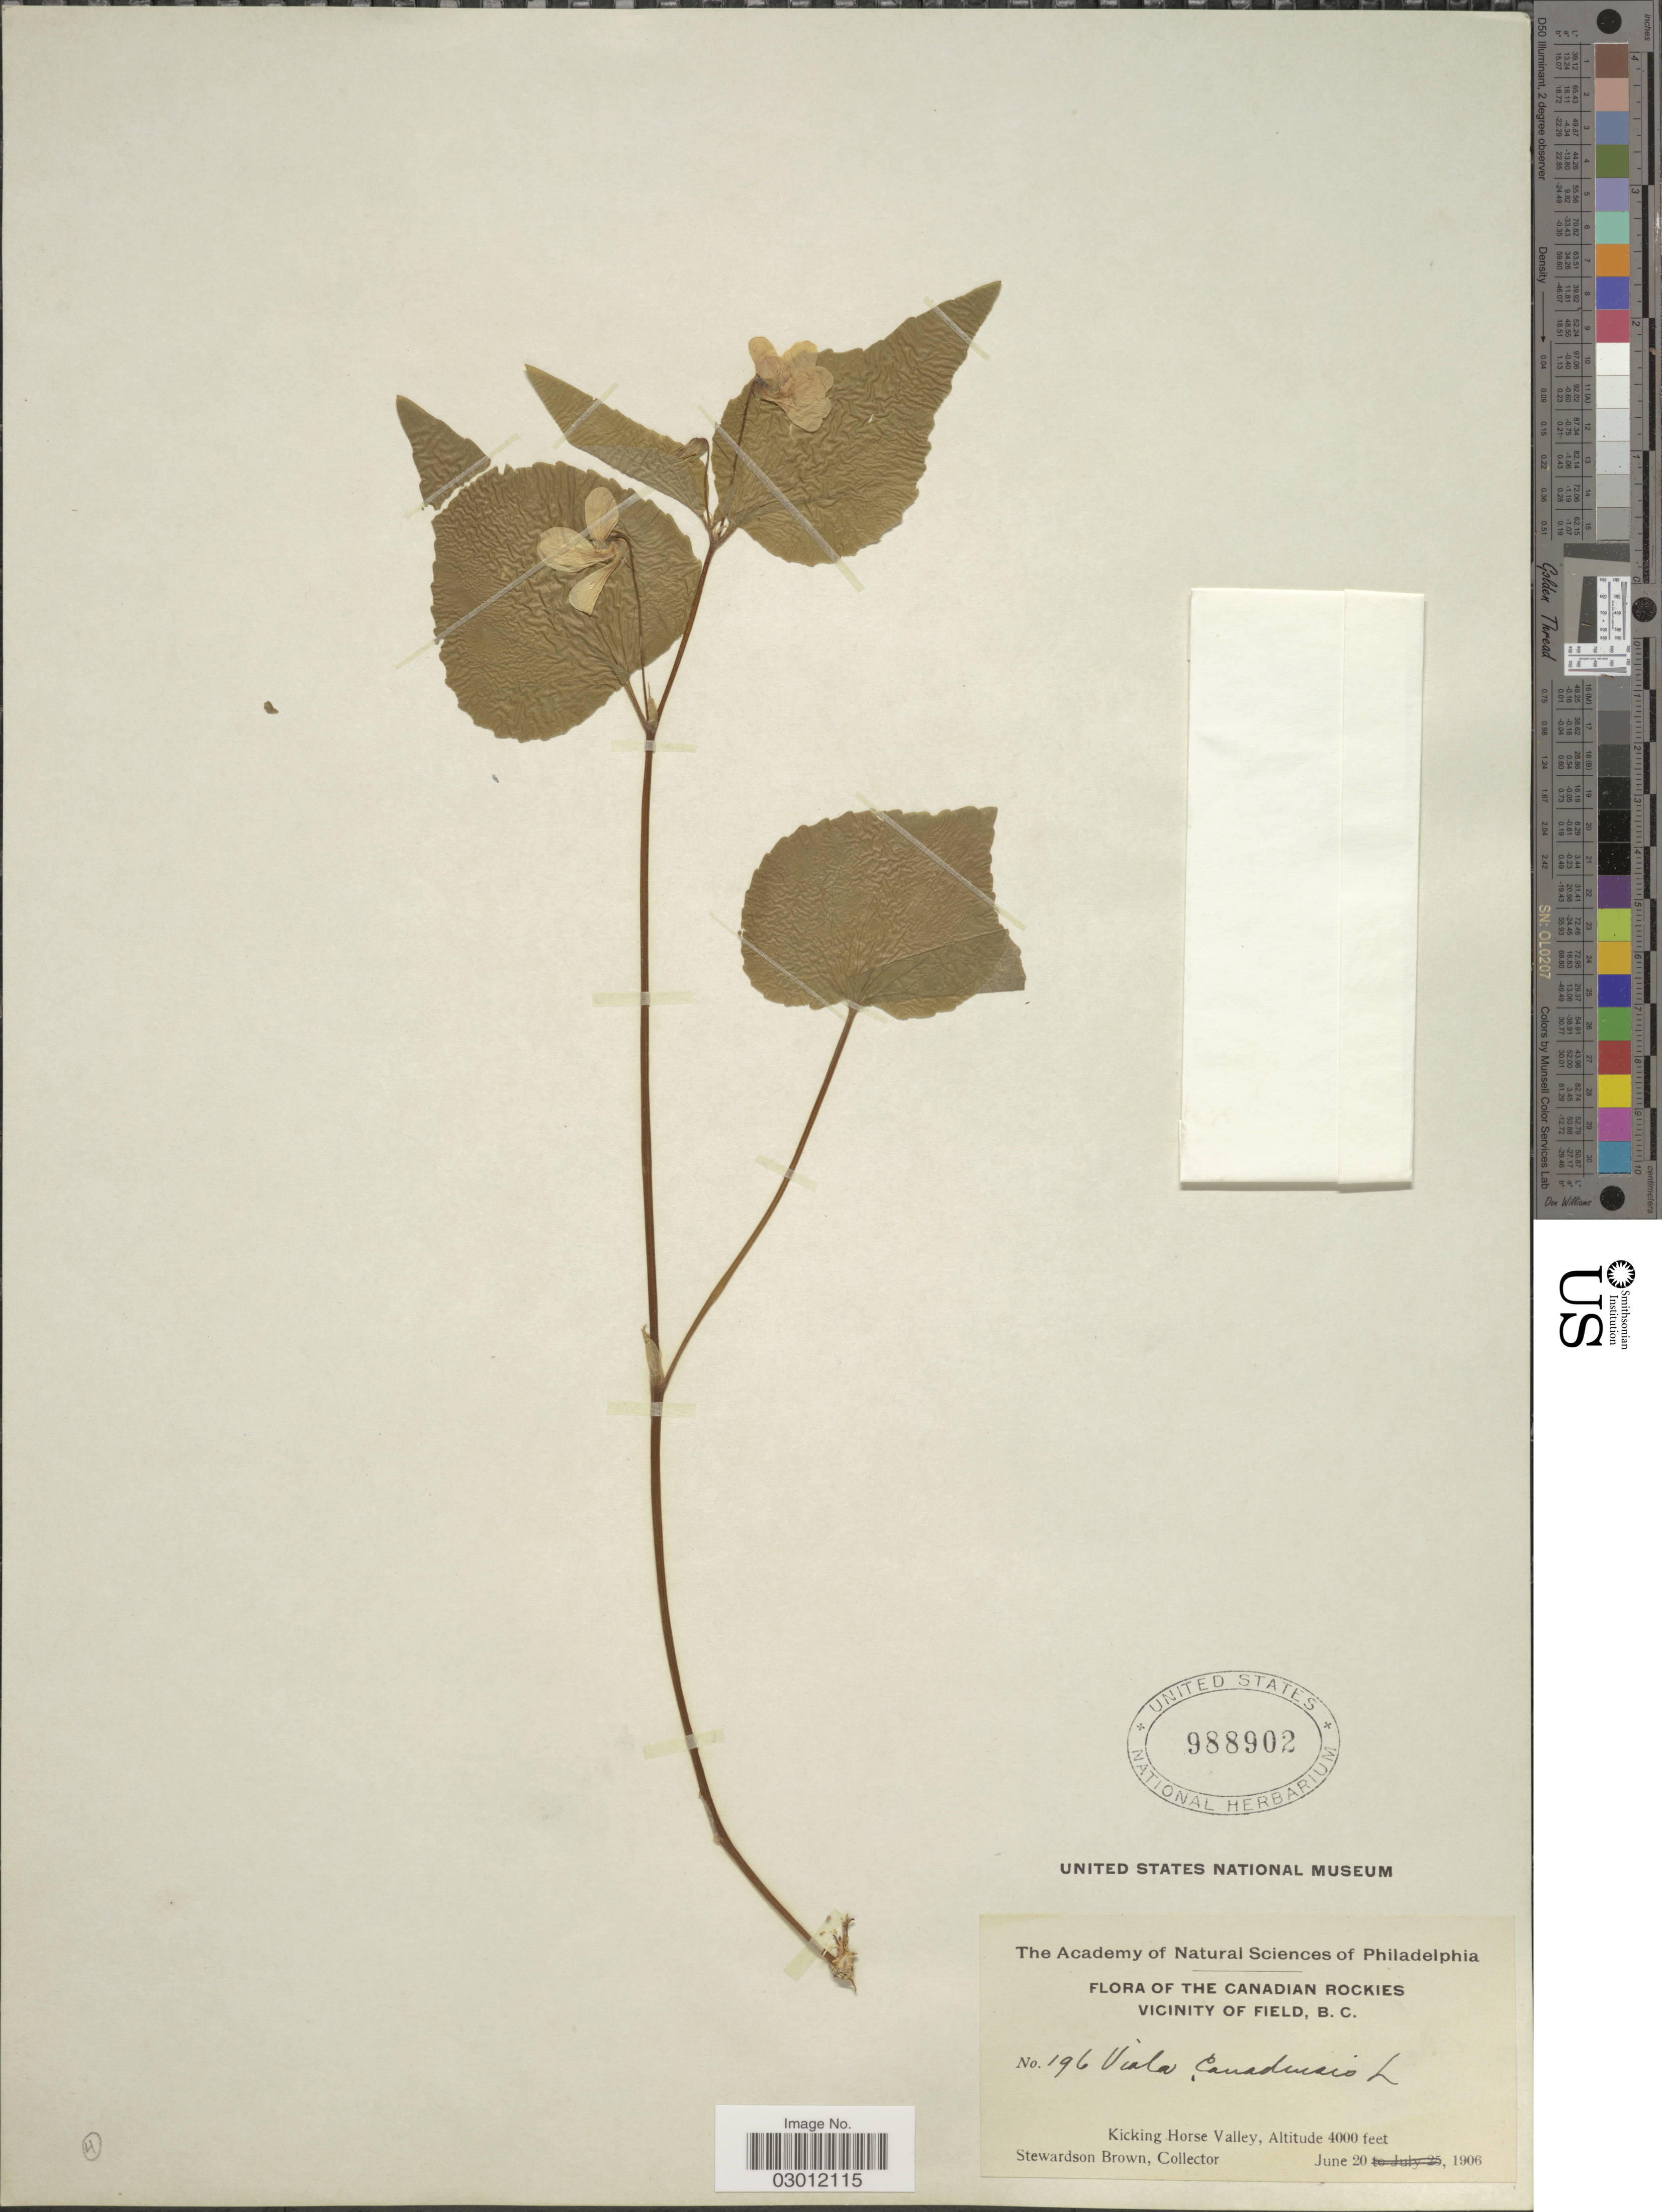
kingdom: Plantae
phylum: Tracheophyta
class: Magnoliopsida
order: Malpighiales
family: Violaceae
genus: Viola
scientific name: Viola canadensis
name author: L.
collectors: S. Brown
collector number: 196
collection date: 1906-06-20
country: Canada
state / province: British Columbia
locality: Canadian Rockies. Vicinity of Field, B.C. Kicking Horse Valley.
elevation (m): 1219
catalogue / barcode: US 988902